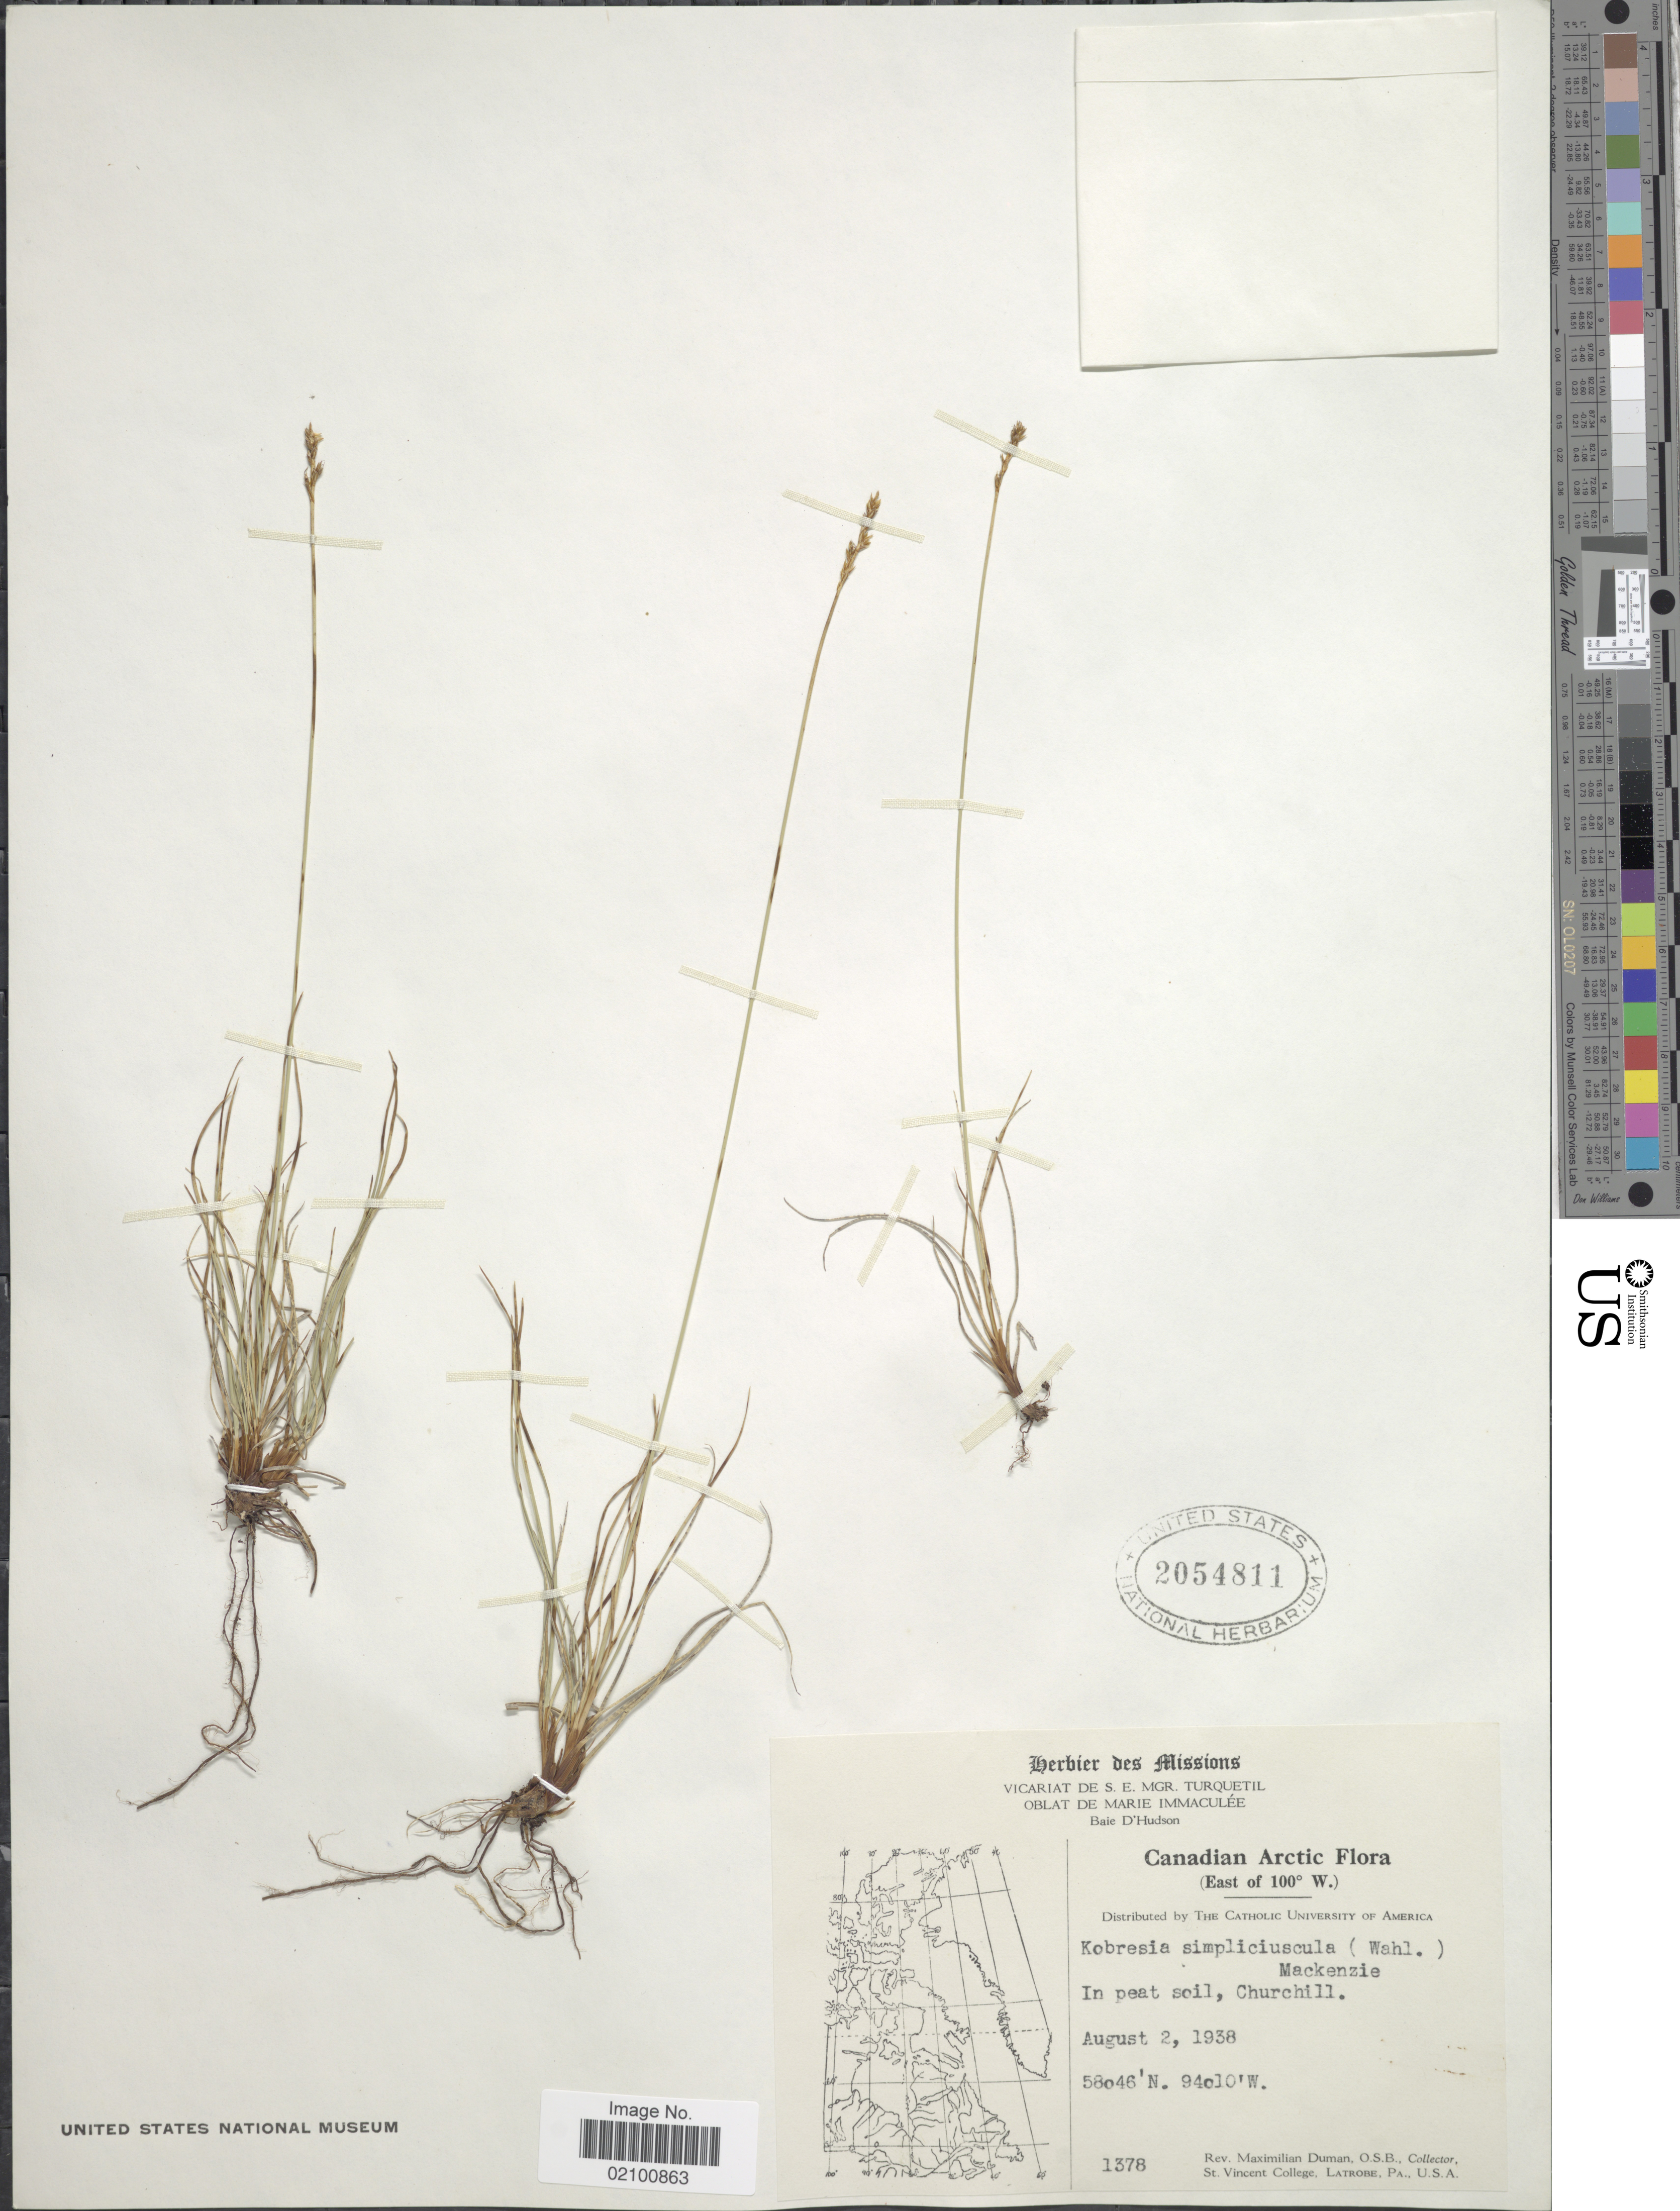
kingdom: Plantae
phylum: Tracheophyta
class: Liliopsida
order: Poales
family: Cyperaceae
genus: Carex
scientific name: Carex simpliciuscula subsp. simpliciuscula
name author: Wahlenb.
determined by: Strong, M. T., (US), Smithsonian Institution - National Museum of Natural History (UNITED STATES)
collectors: M. Duman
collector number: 1378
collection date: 1938-08-02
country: Canada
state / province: Manitoba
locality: Acandian Arctic, Churchill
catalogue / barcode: US 2054811